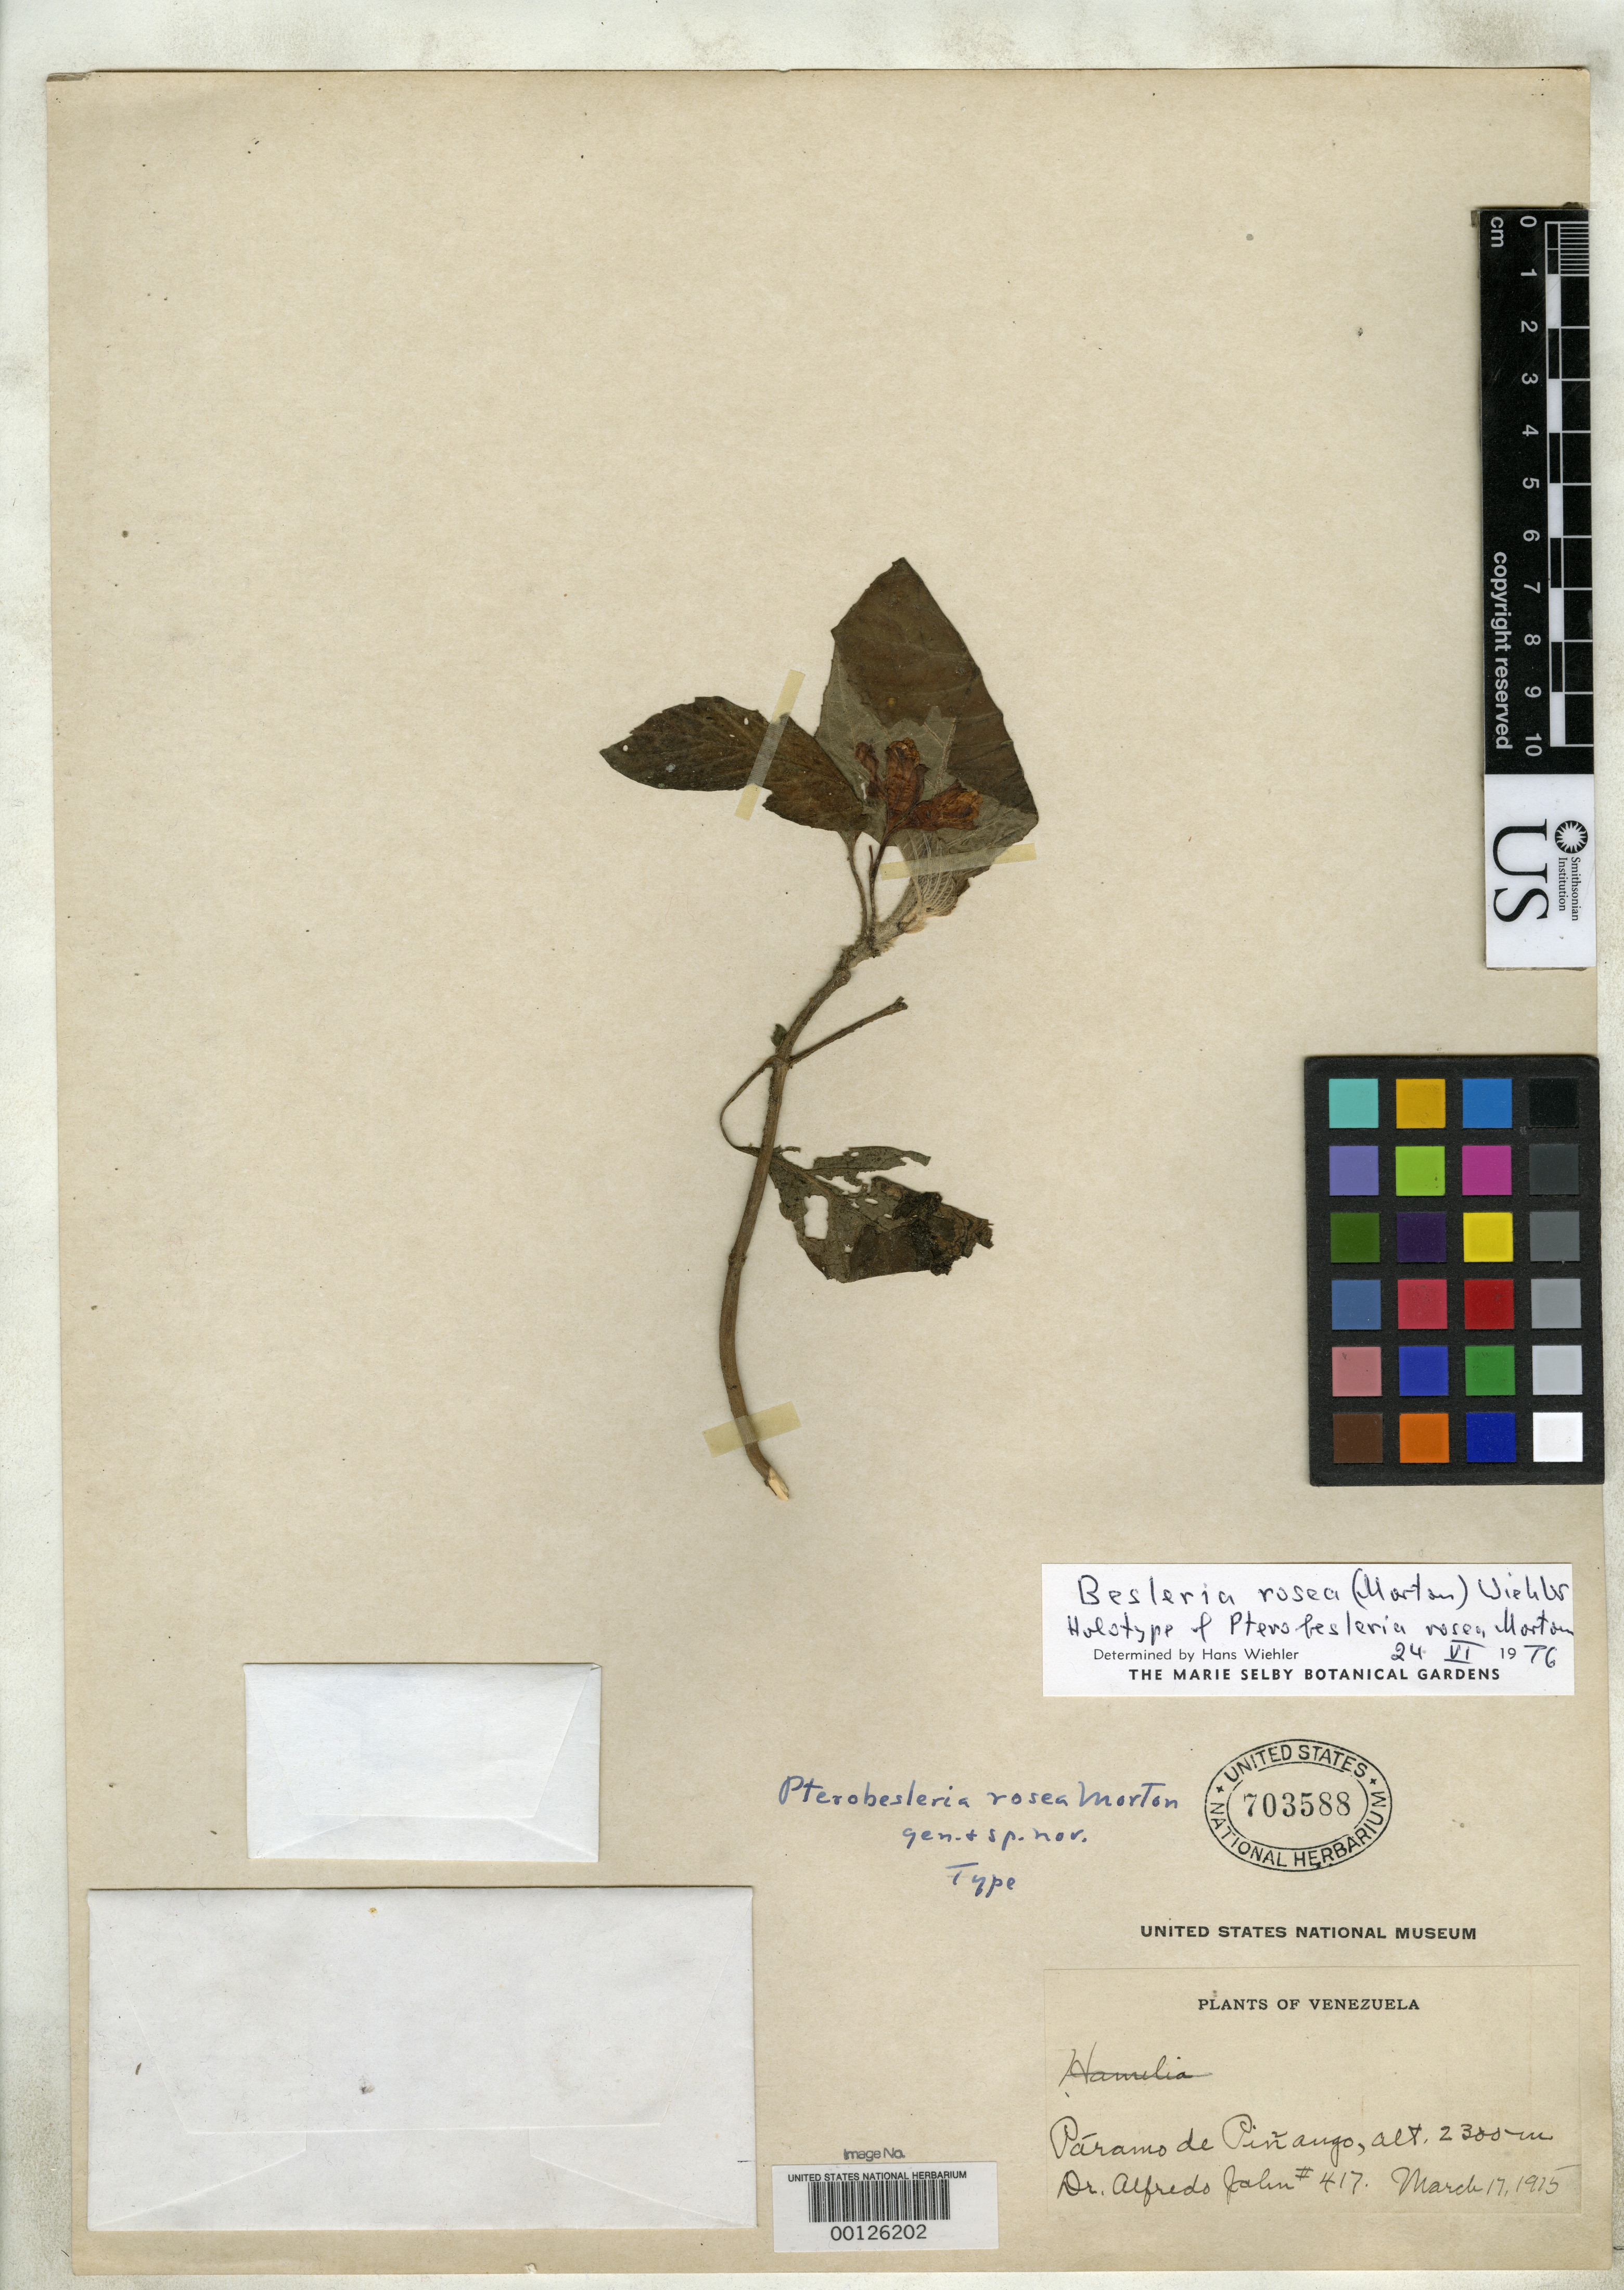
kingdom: Plantae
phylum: Tracheophyta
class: Magnoliopsida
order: Lamiales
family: Gesneriaceae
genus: Pterobesleria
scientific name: Pterobesleria rosea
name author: C.V. Morton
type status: Holotype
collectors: A. Jahn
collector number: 417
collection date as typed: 17 Mar 1915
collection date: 1915-03-17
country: Venezuela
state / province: Mérida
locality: Paramo de Pinango.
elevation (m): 2300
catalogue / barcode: US 703588